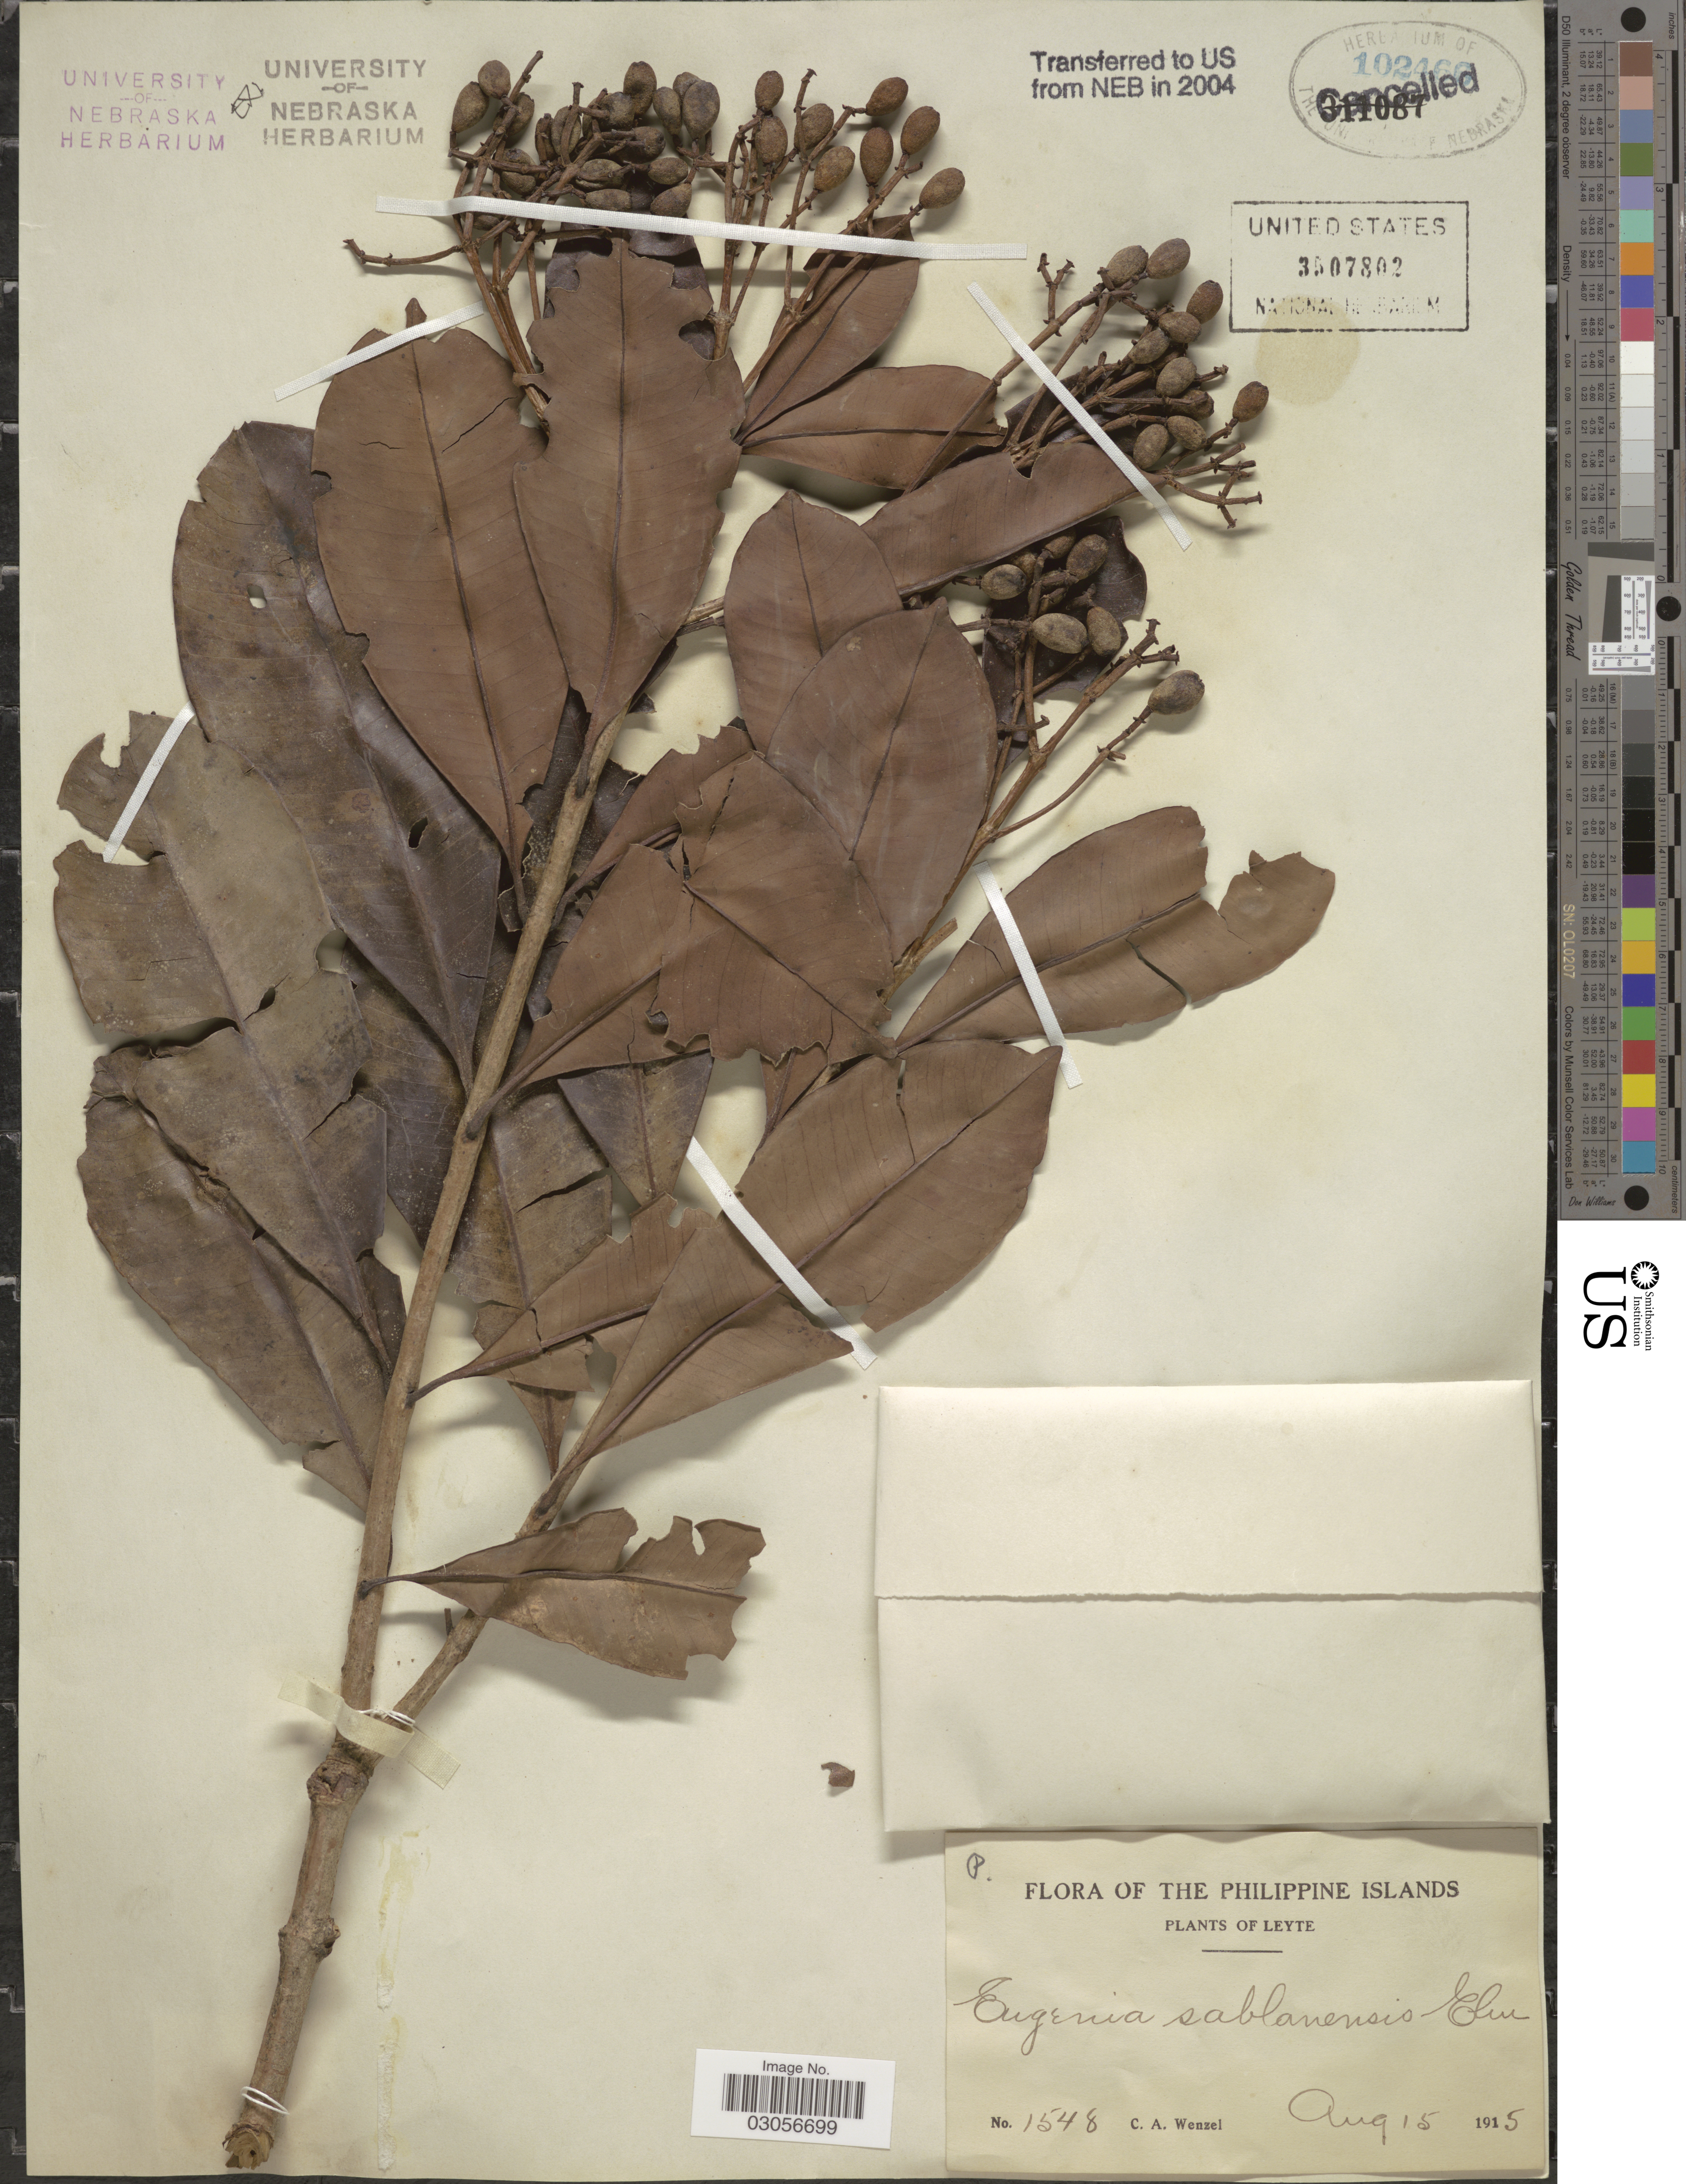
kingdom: Plantae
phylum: Tracheophyta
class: Magnoliopsida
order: Myrtales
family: Myrtaceae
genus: Syzygium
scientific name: Syzygium fastigiatum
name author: (Blume) Merr. & L.M. Perry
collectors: C. Wenzel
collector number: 1548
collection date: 1915-08-15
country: Philippines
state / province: Eastern Visayas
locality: Philippine Islands. Leyte.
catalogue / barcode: US 3507802